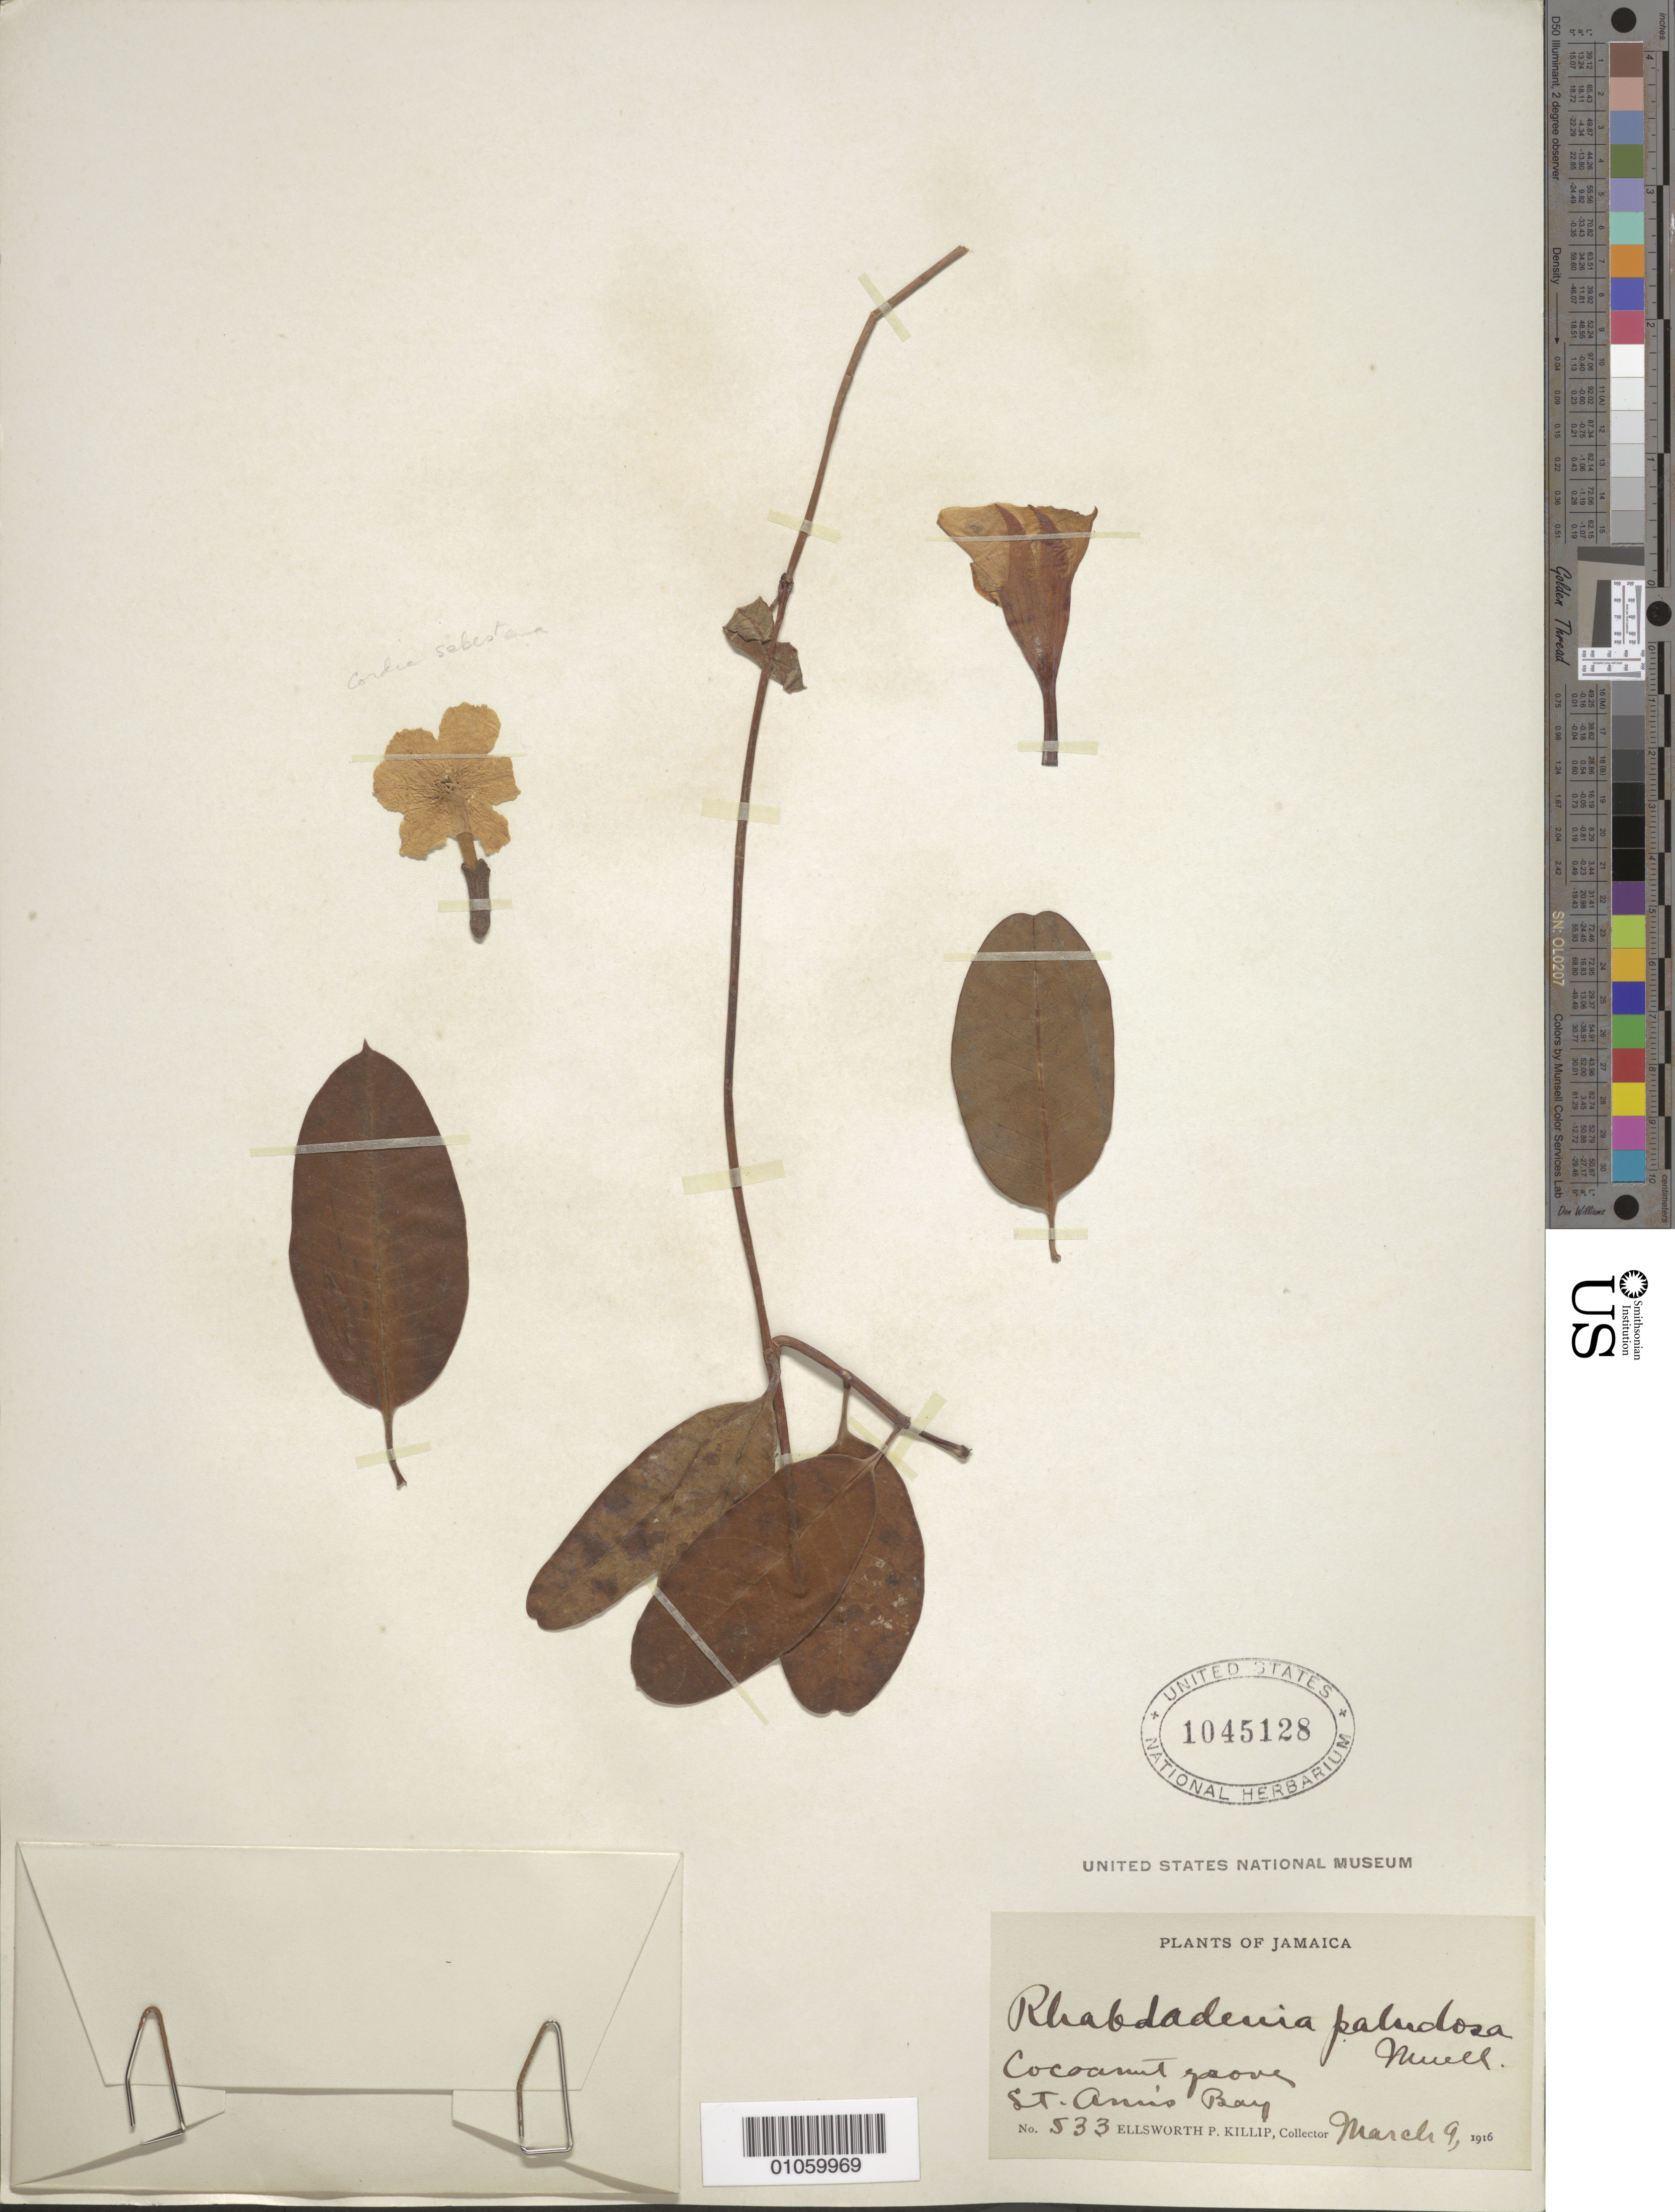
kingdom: Plantae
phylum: Tracheophyta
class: Magnoliopsida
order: Gentianales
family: Apocynaceae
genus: Rhabdadenia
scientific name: Rhabdadenia biflora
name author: (Jacq.) Müll. Arg.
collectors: E. P. Killip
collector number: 533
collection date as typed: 09 Mar 1916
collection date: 1916-03-09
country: Jamaica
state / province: Saint Ann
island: Jamaica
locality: Coconut grove, Saint Ann's Bay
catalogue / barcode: US 1045128